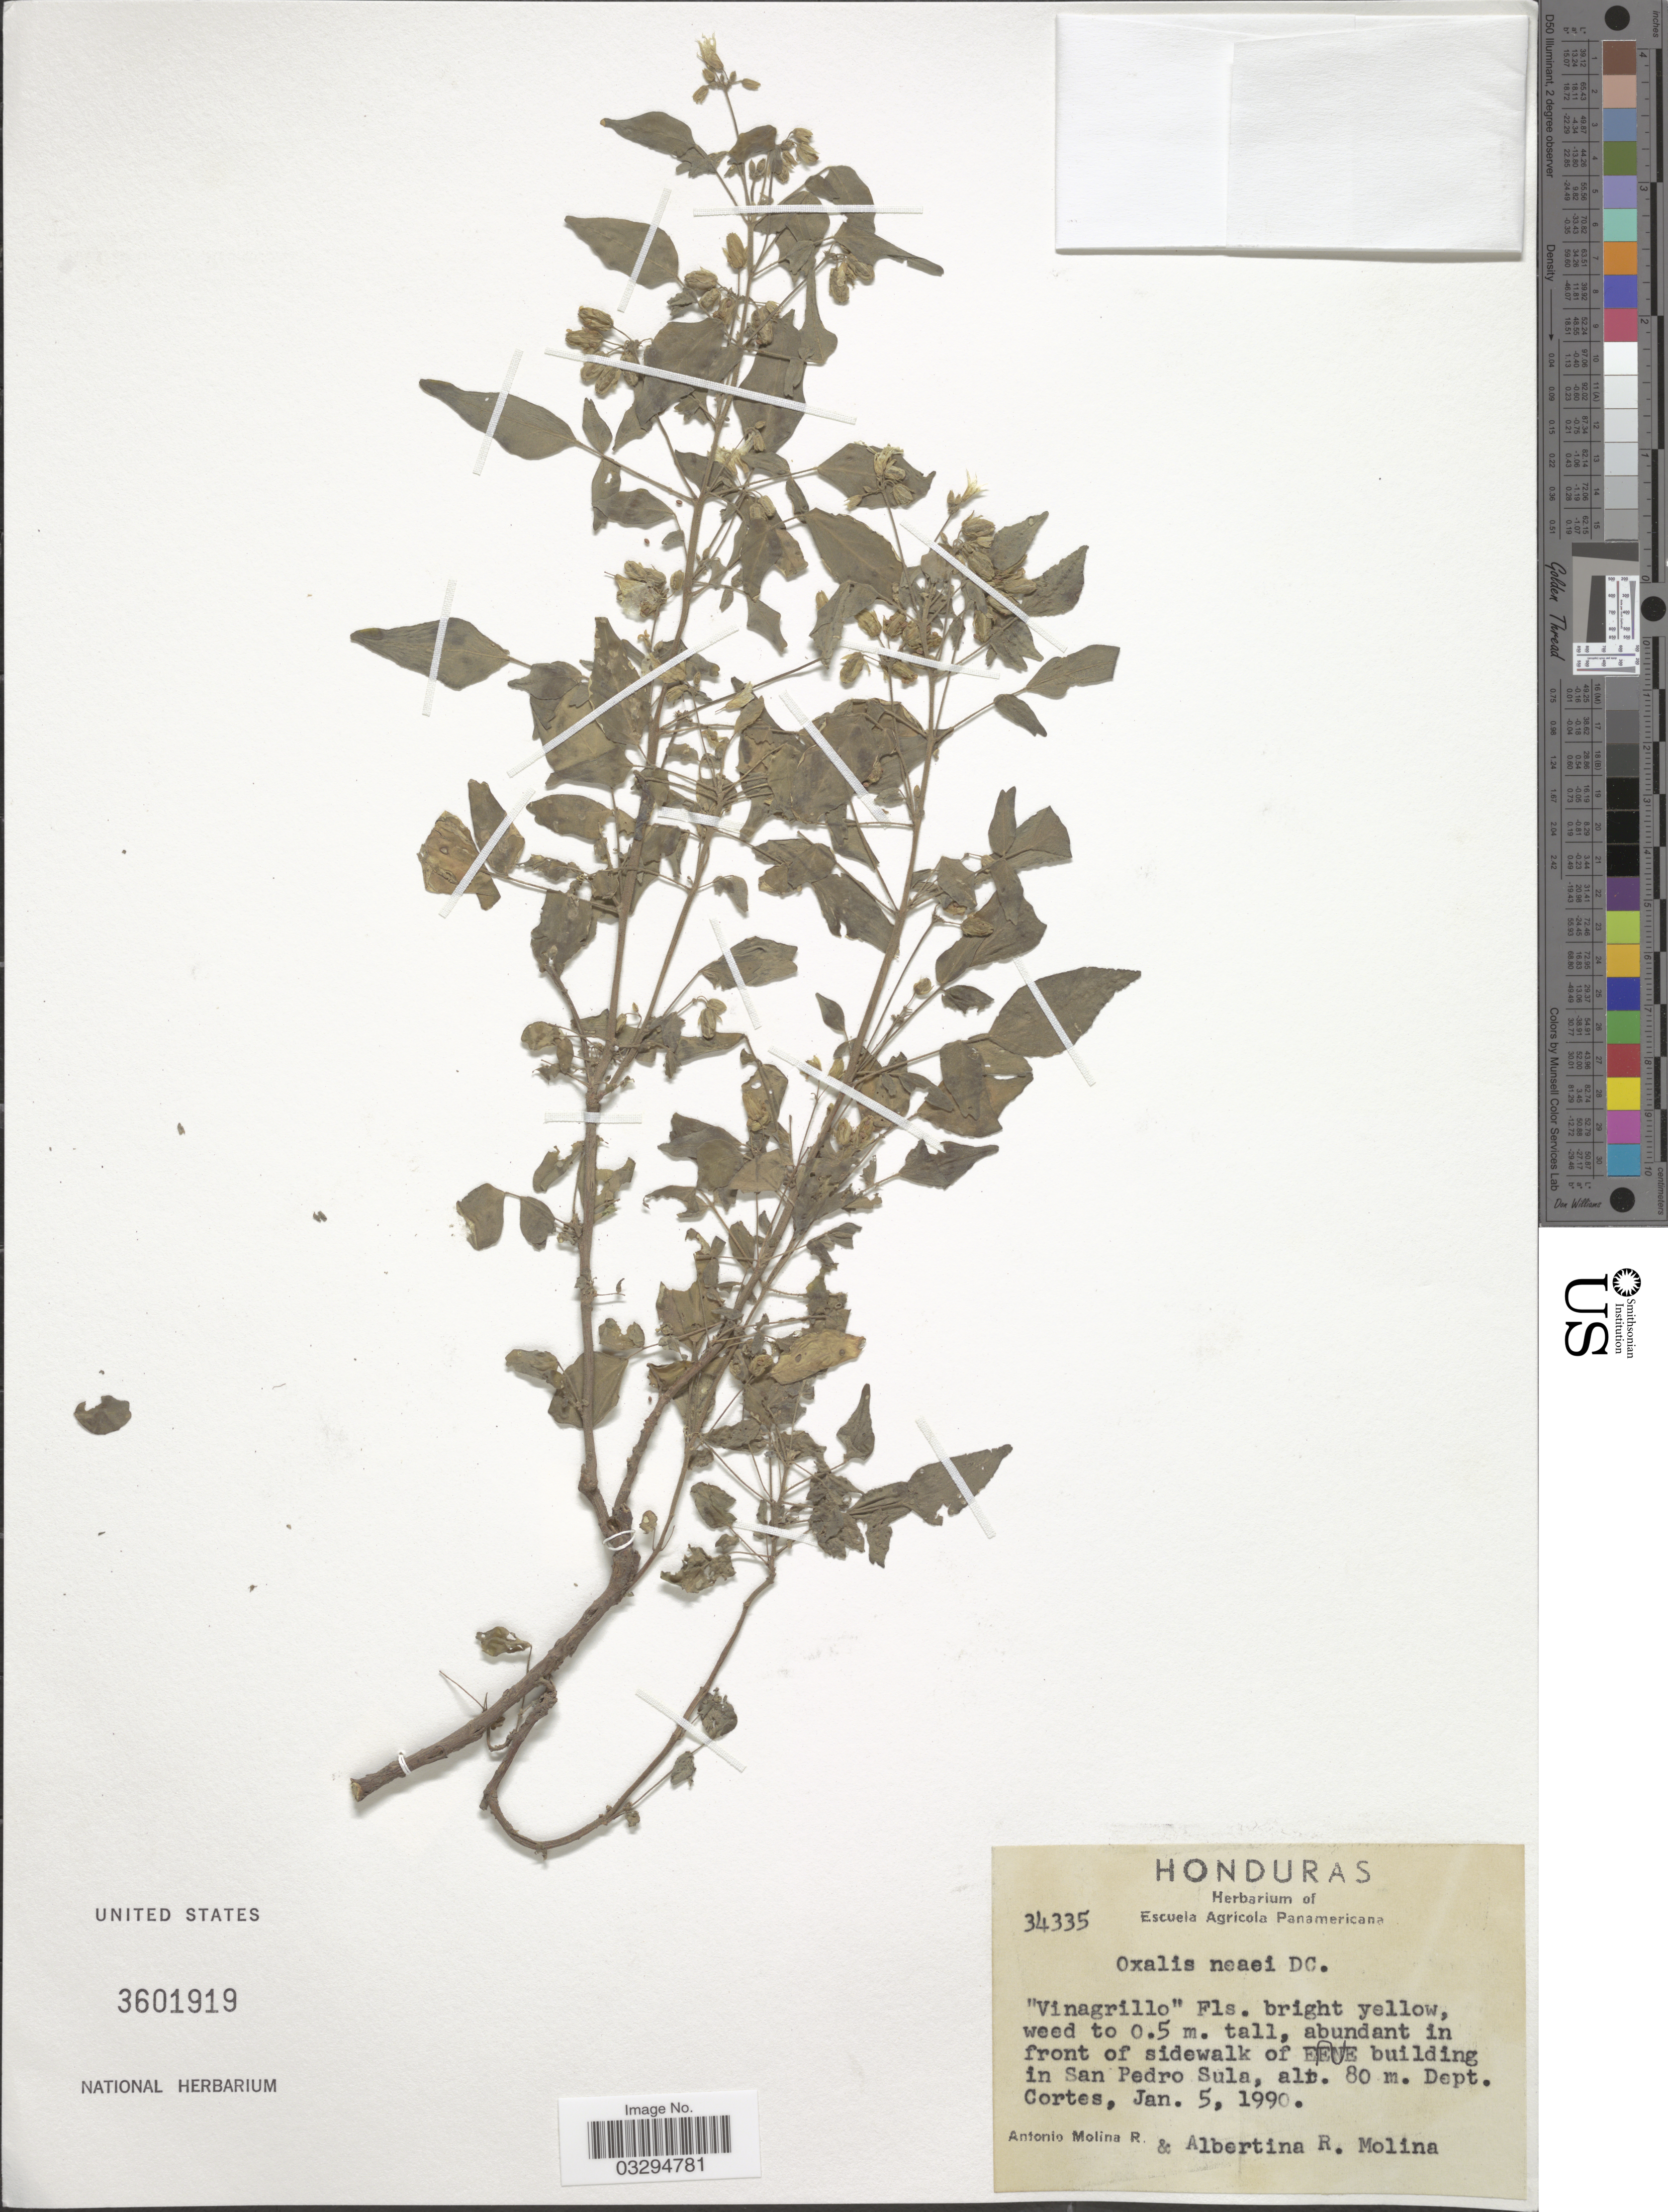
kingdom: Plantae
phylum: Tracheophyta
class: Magnoliopsida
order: Oxalidales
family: Oxalidaceae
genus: Oxalis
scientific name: Oxalis frutescens subsp. angustifolia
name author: (Kunth) Lourteig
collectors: A. Molina R. & A. R. Molina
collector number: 34335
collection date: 1990-01-05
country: Honduras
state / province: Cortés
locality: Front of sidewalk of ENEE building in San Pedro Sula. Dept. Cortes.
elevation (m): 80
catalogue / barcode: US 3601919